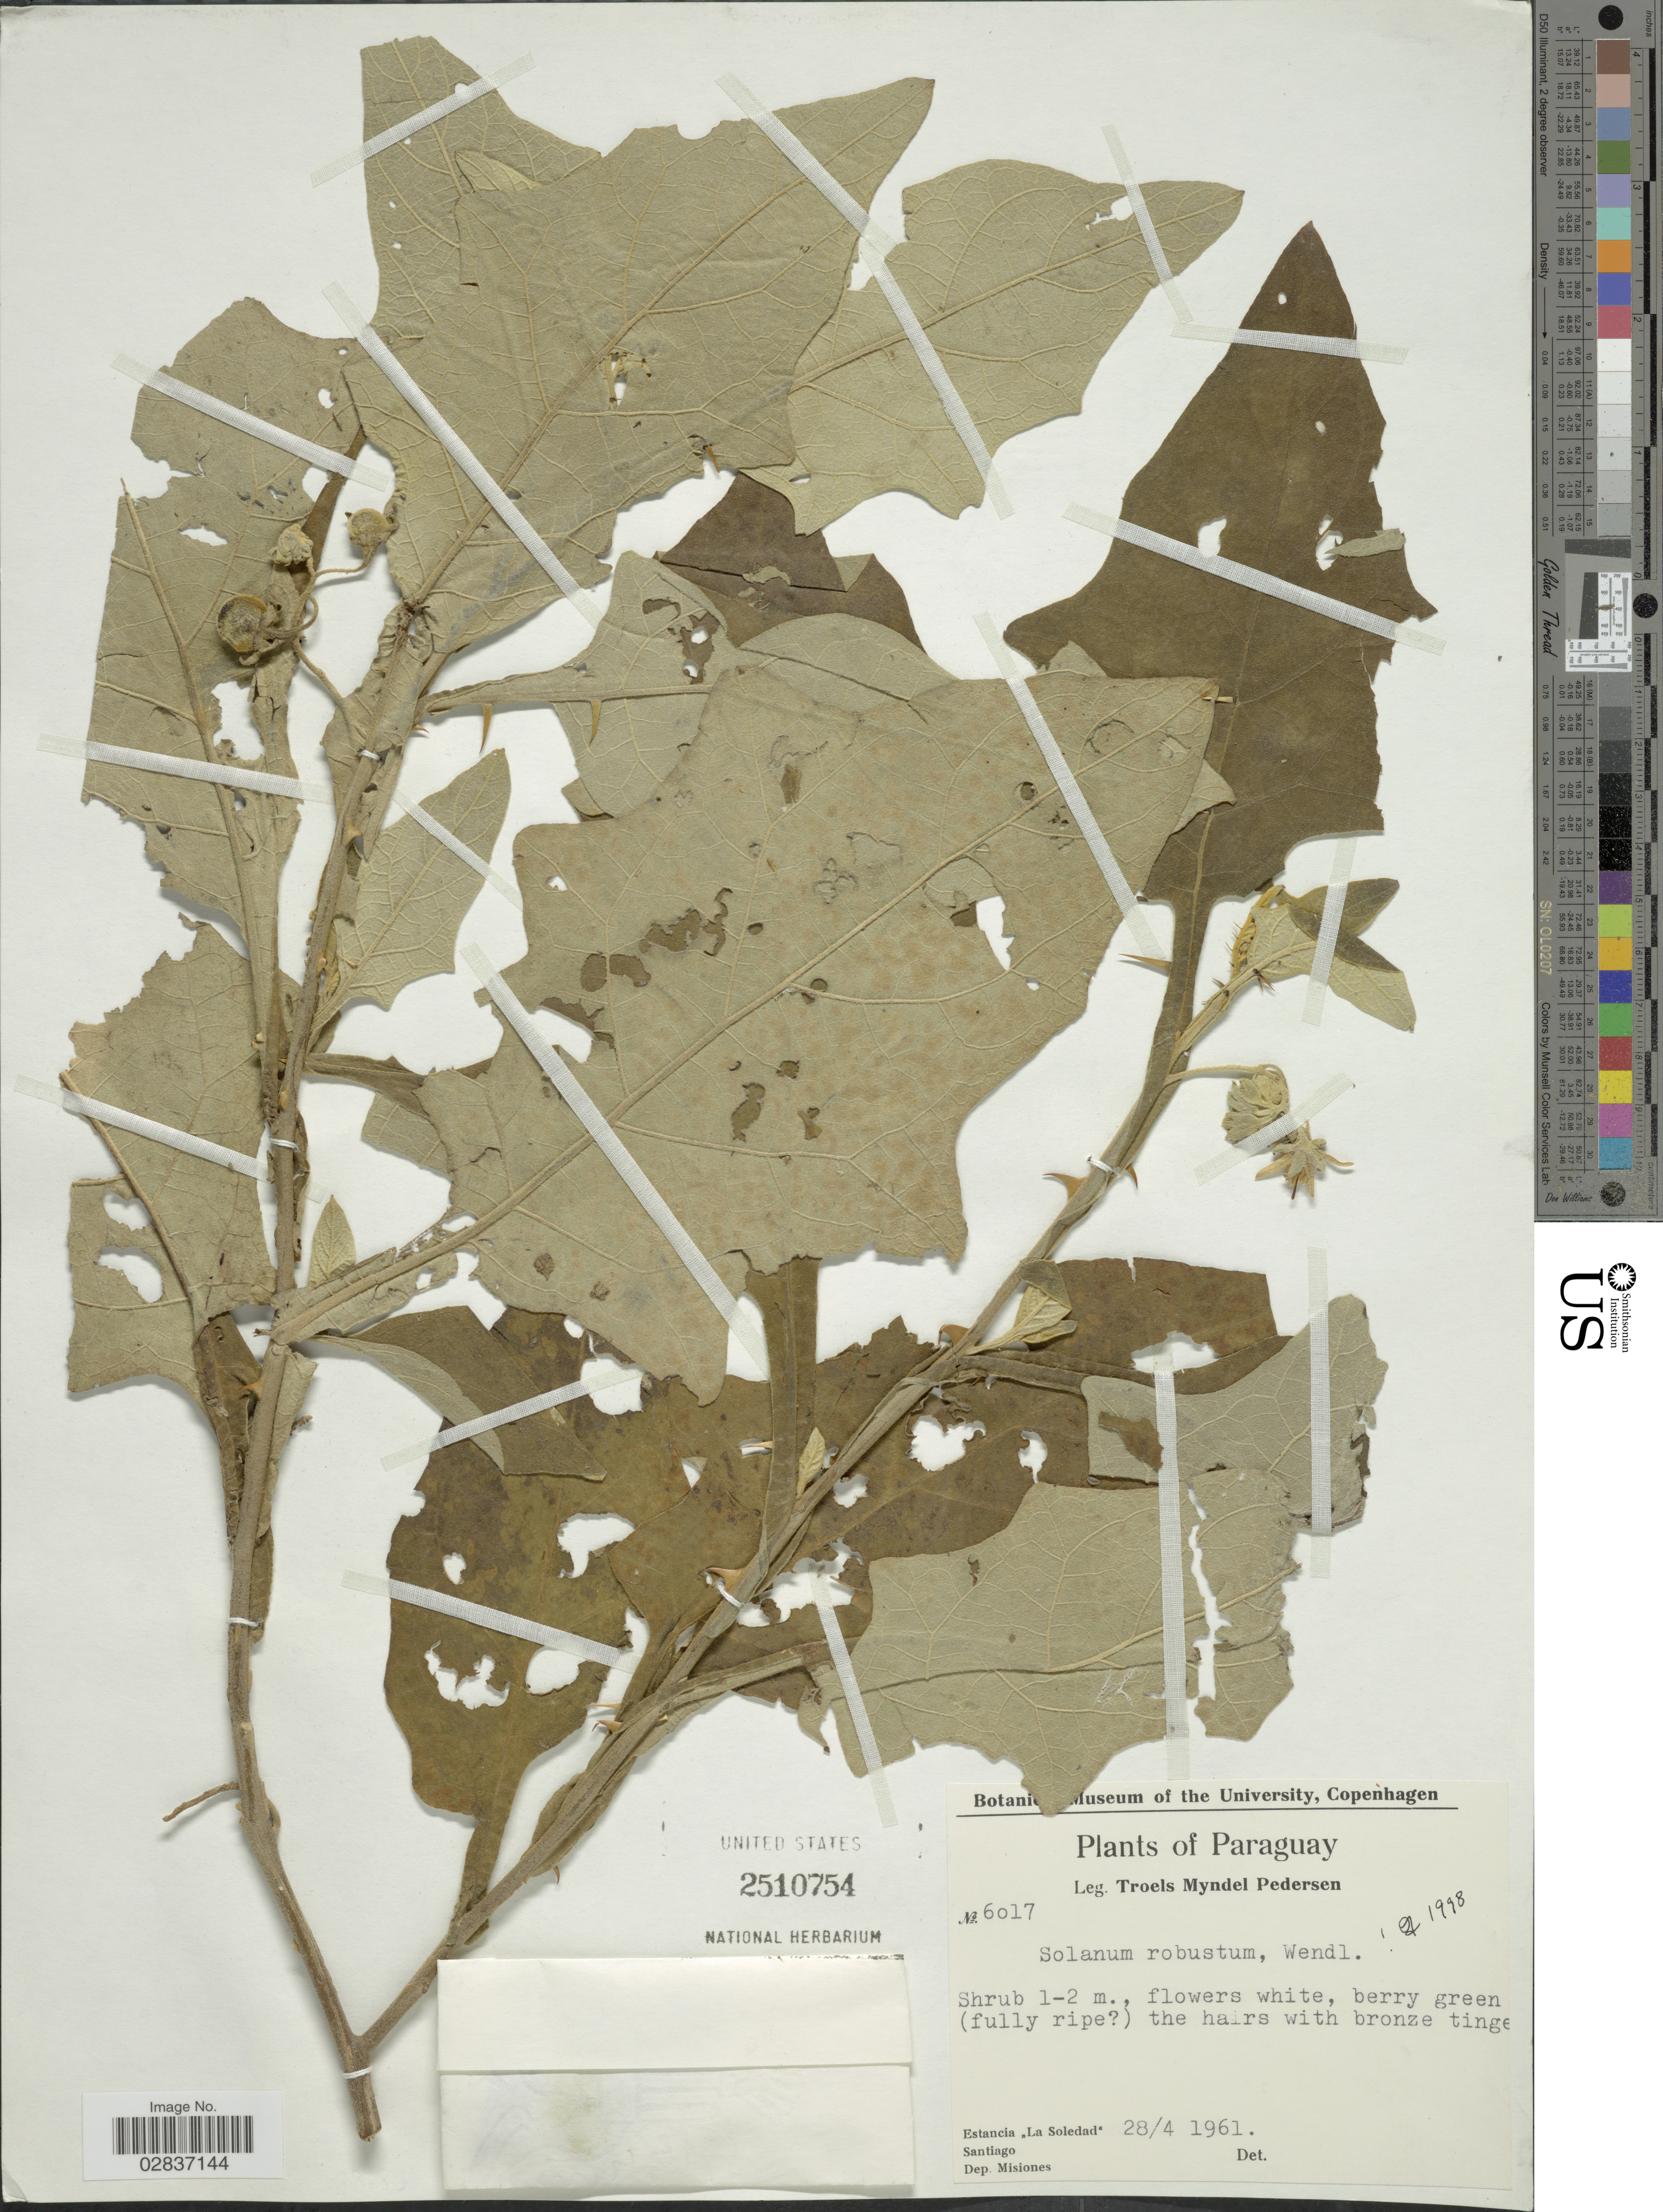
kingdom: Plantae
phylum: Tracheophyta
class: Magnoliopsida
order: Solanales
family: Solanaceae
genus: Solanum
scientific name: Solanum robustum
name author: H. Wendl.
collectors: T. Pederson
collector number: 6017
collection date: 1961-04-28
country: Paraguay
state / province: Misiones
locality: Estancia "La Soledad", Santiago, Dep. Misiones.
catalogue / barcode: US 2510754